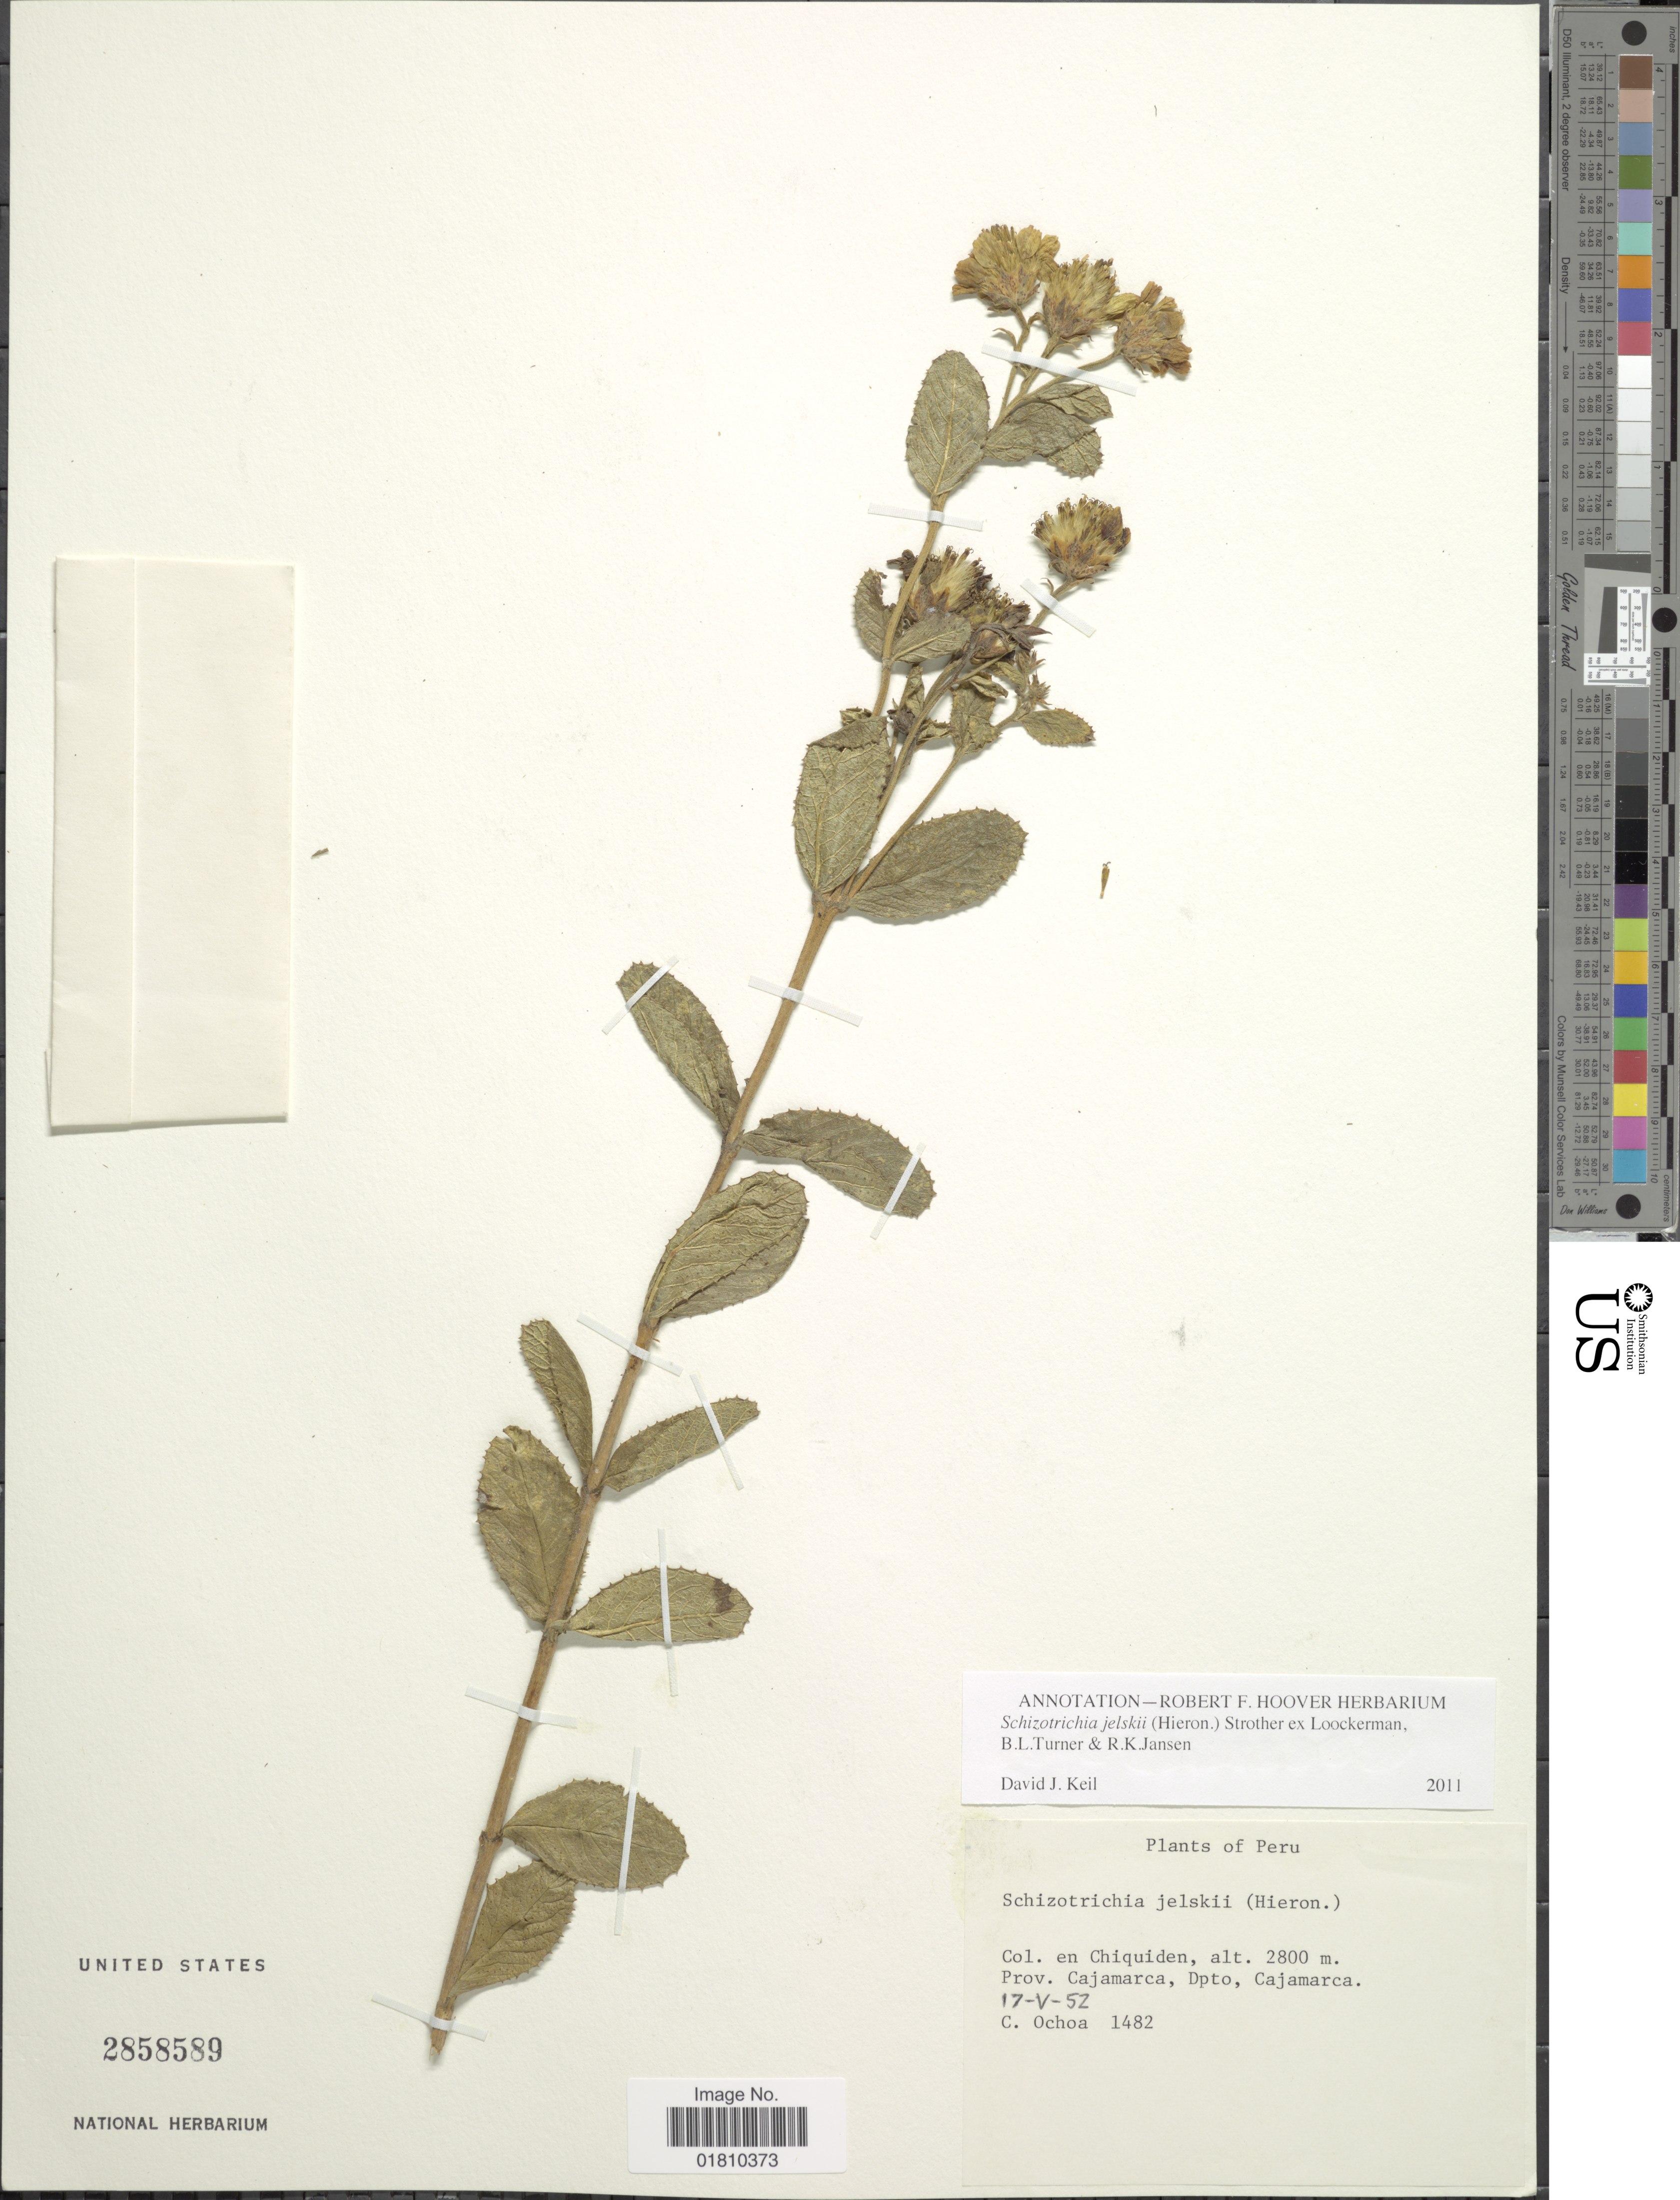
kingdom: Plantae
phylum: Tracheophyta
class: Magnoliopsida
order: Asterales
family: Asteraceae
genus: Schizotrichia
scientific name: Schizotrichia jelskii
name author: (Hieron.) Strother ex Loockerman et al.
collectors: C. Ochoa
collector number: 1482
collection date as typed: Transcribed d/m/y: 17/5/52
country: Peru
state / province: Cajamarca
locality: Chiquiden, Dpto. Cajamarca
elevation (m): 2800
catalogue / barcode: US 2858589